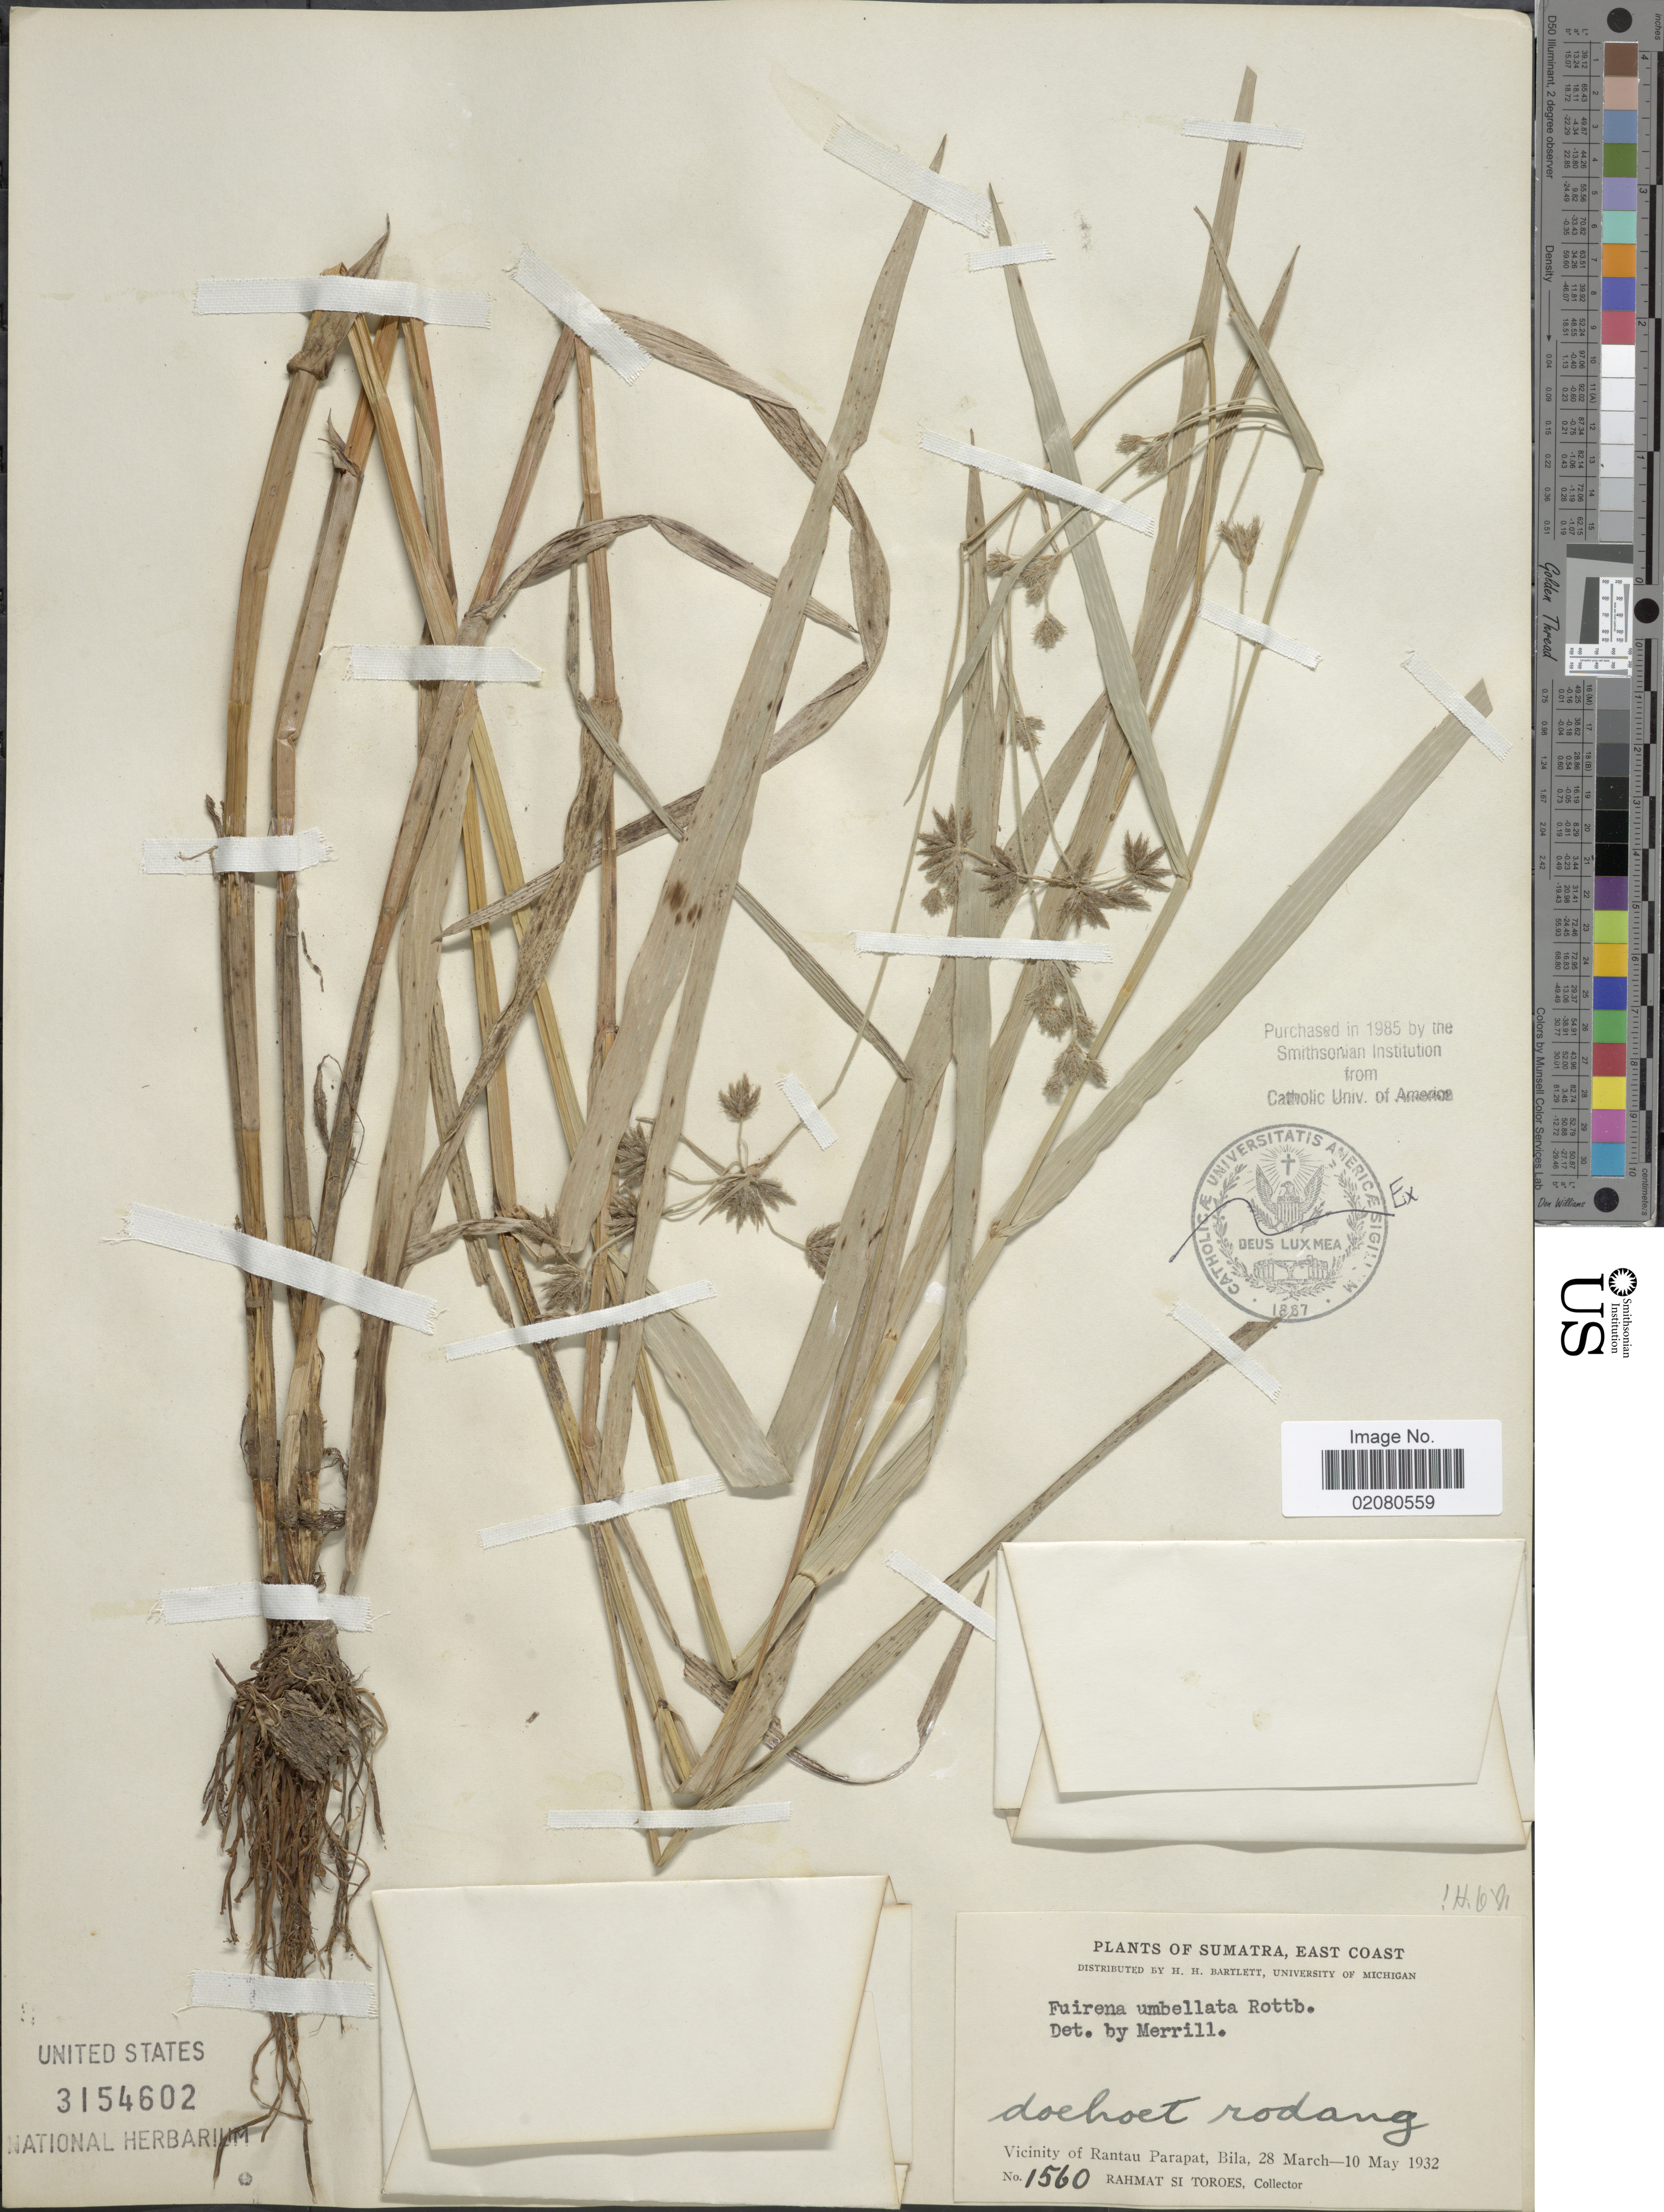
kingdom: Plantae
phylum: Tracheophyta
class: Liliopsida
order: Poales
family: Cyperaceae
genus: Fuirena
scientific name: Fuirena umbellata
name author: Rottb.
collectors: Rahmat Si Boeea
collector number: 1560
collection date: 1932-03-28/1932-05-10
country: Indonesia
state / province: Sumatra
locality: Sumatra, East Coast. Vicinity of Rantau Parapat, Bila.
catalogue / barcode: US 3154602